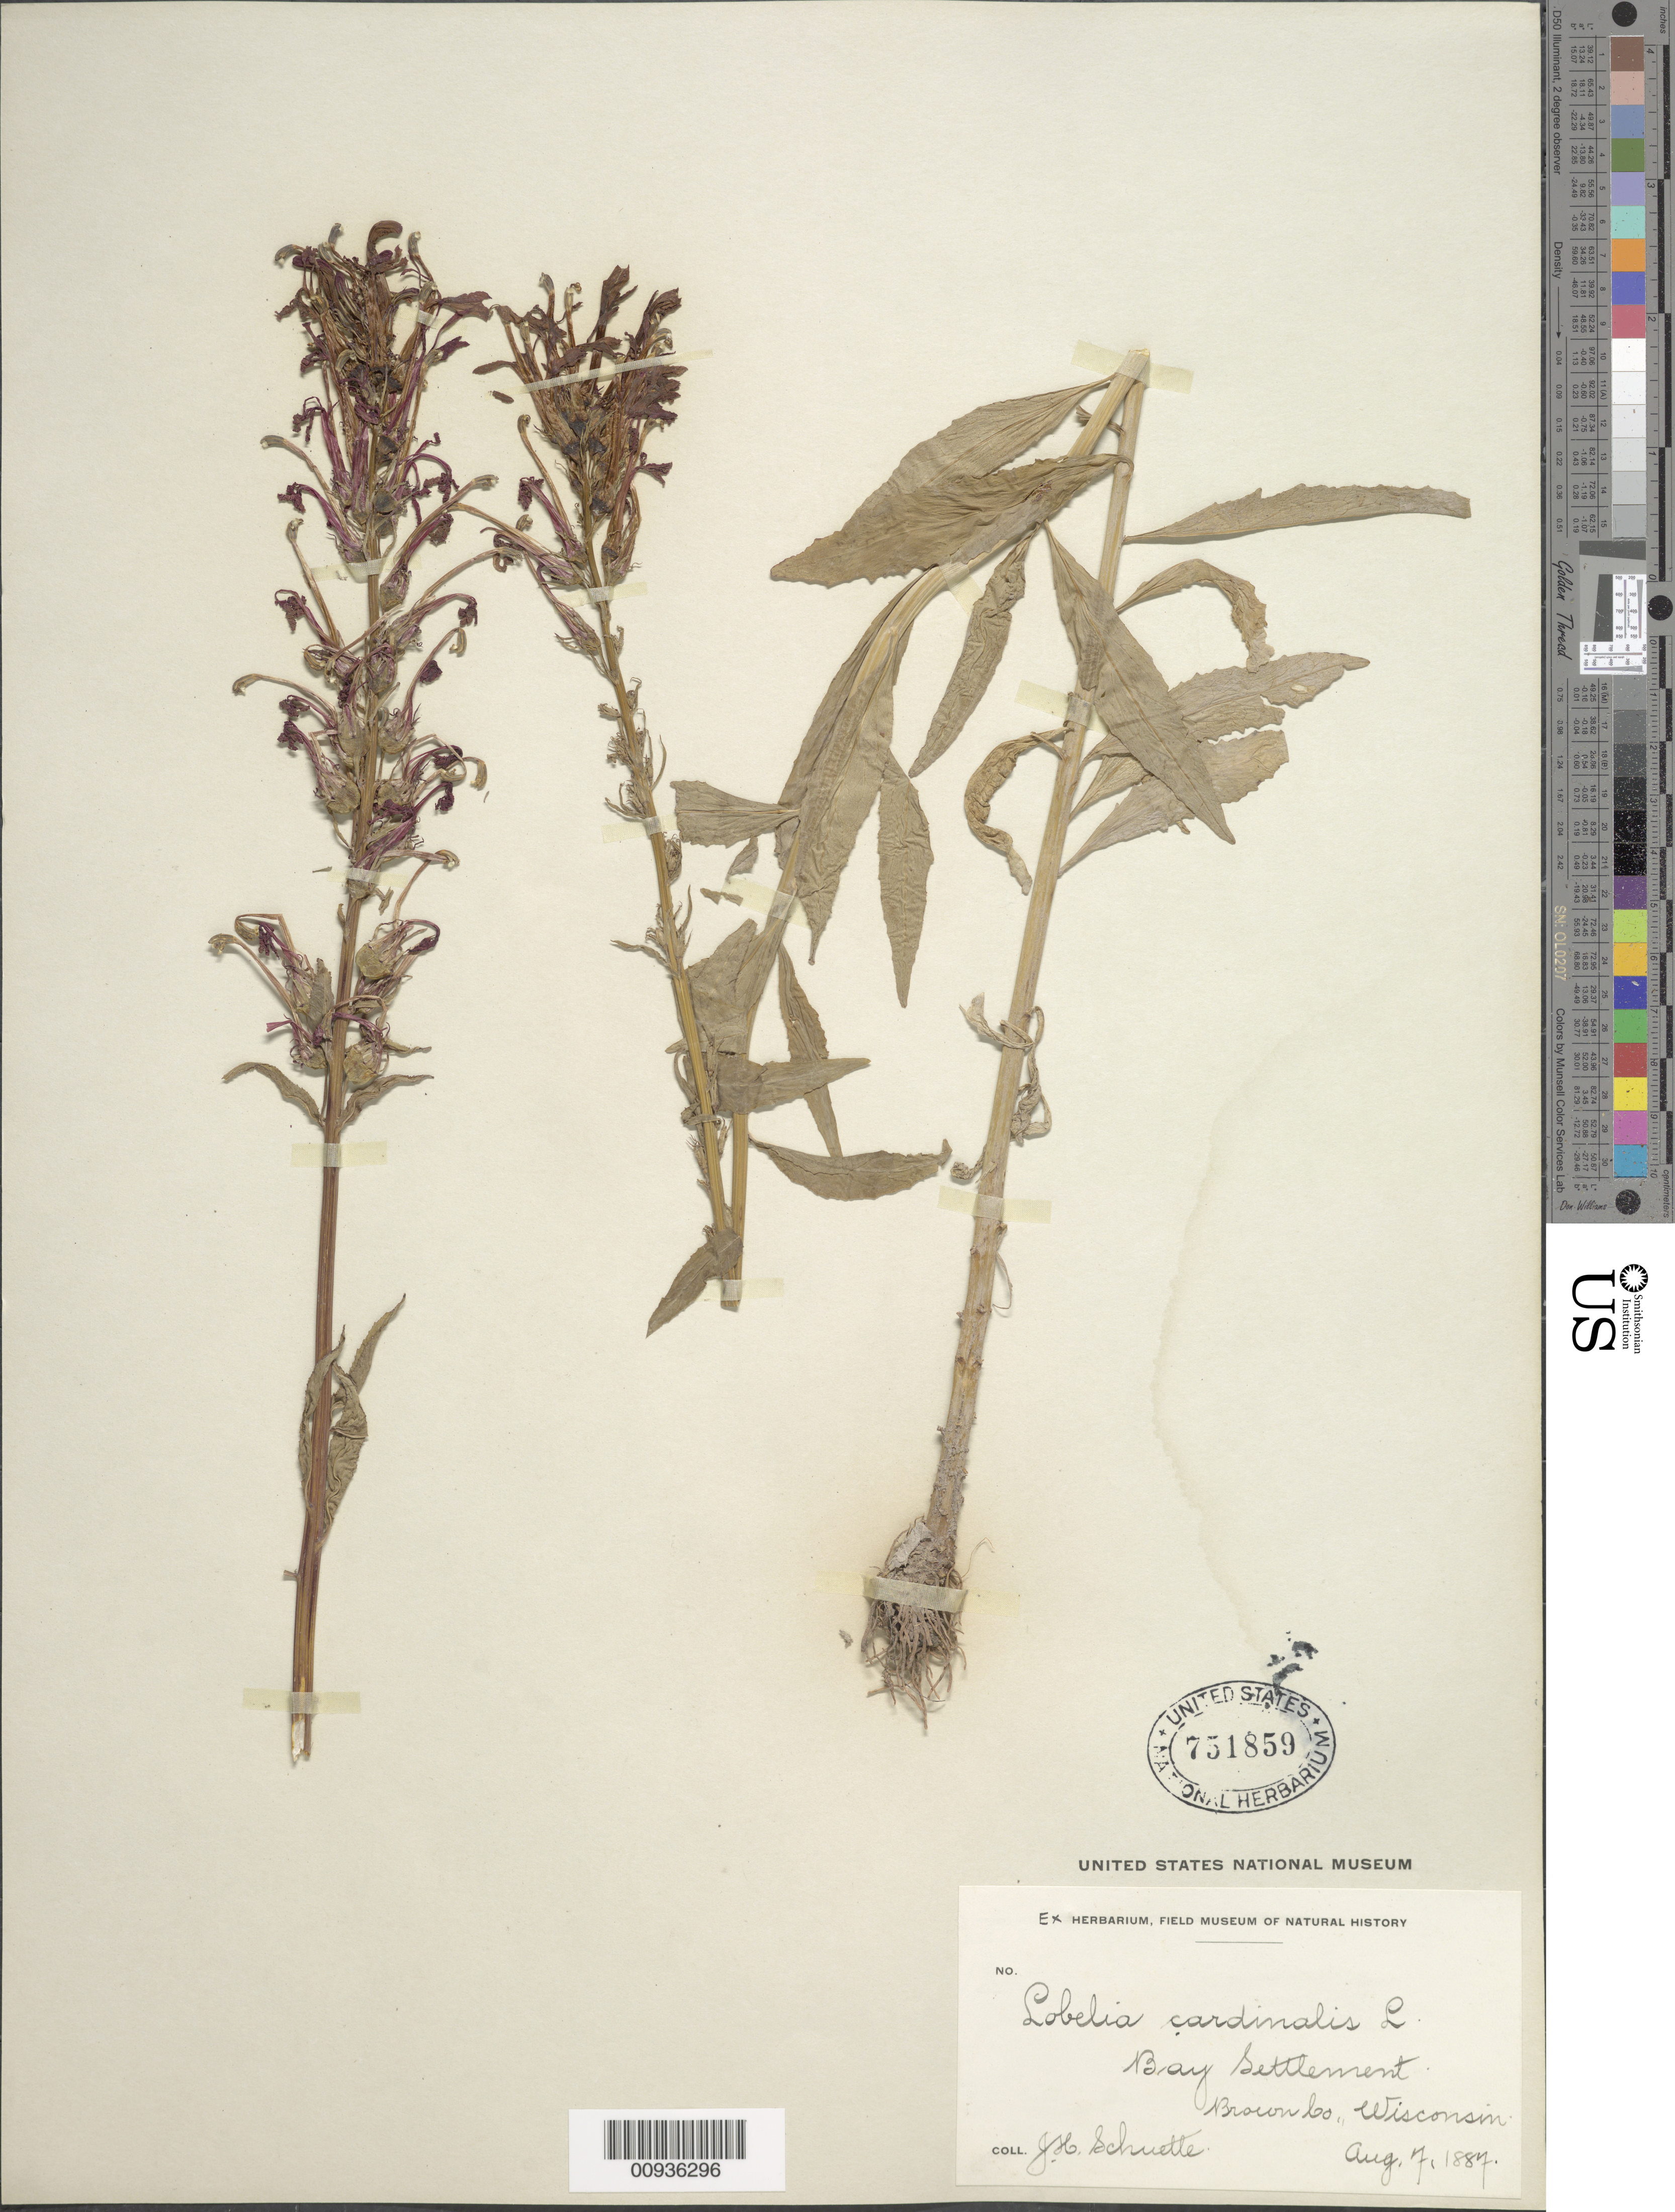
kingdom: Plantae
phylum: Tracheophyta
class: Magnoliopsida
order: Asterales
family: Campanulaceae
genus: Lobelia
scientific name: Lobelia cardinalis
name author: L.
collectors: J. H. Schuette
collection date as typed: Aug. 7, 1887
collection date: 1887-08-07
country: United States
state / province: Wisconsin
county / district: Brown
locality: Bay Settlement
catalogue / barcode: US 751859